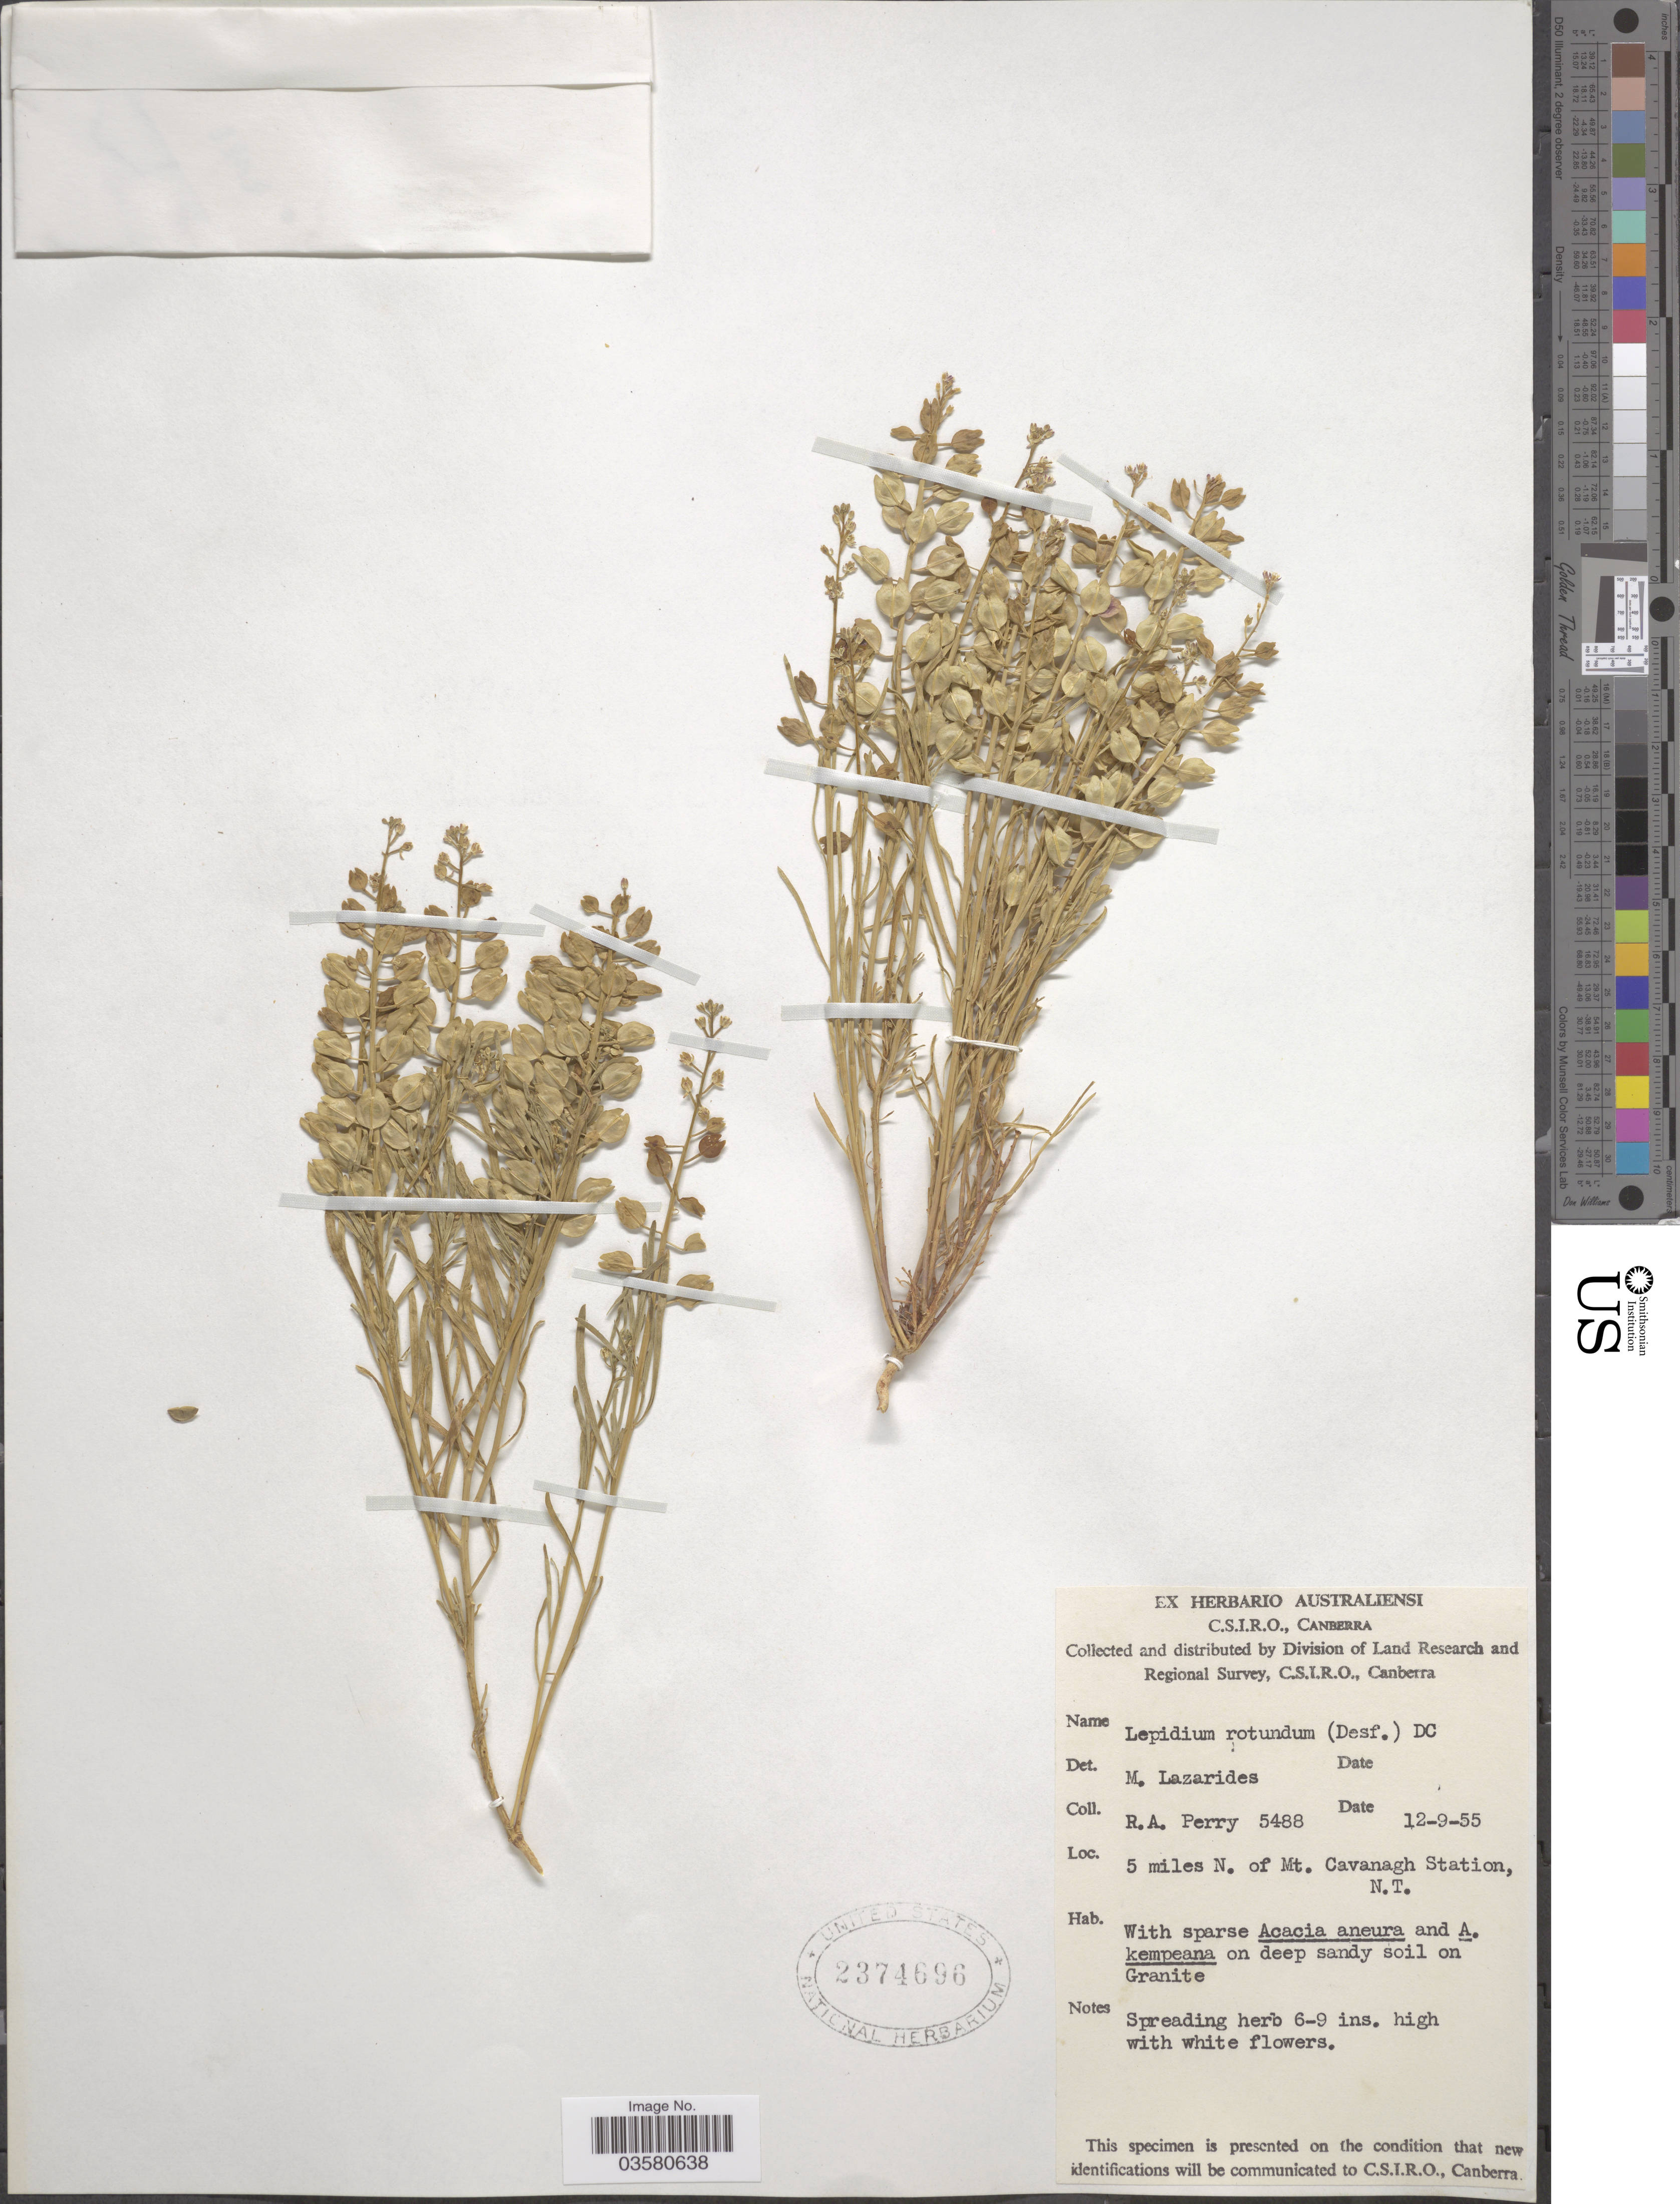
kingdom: Plantae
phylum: Tracheophyta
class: Magnoliopsida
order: Brassicales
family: Brassicaceae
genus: Lepidium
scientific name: Lepidium phlebopetatum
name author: (F. Muell.) F. Muell.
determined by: Al-Shehbaz, I. A., (MO), Missouri Botanical Garden (UNITED STATES)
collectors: Perry, R. A.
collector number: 5488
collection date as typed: Transcribed d/m/y: 12/9/55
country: Australia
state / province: Northern Territory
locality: C.S.I.R.O., Canberra. 5 miles N. of Mt. Cavanagh Station.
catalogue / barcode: US 2374696